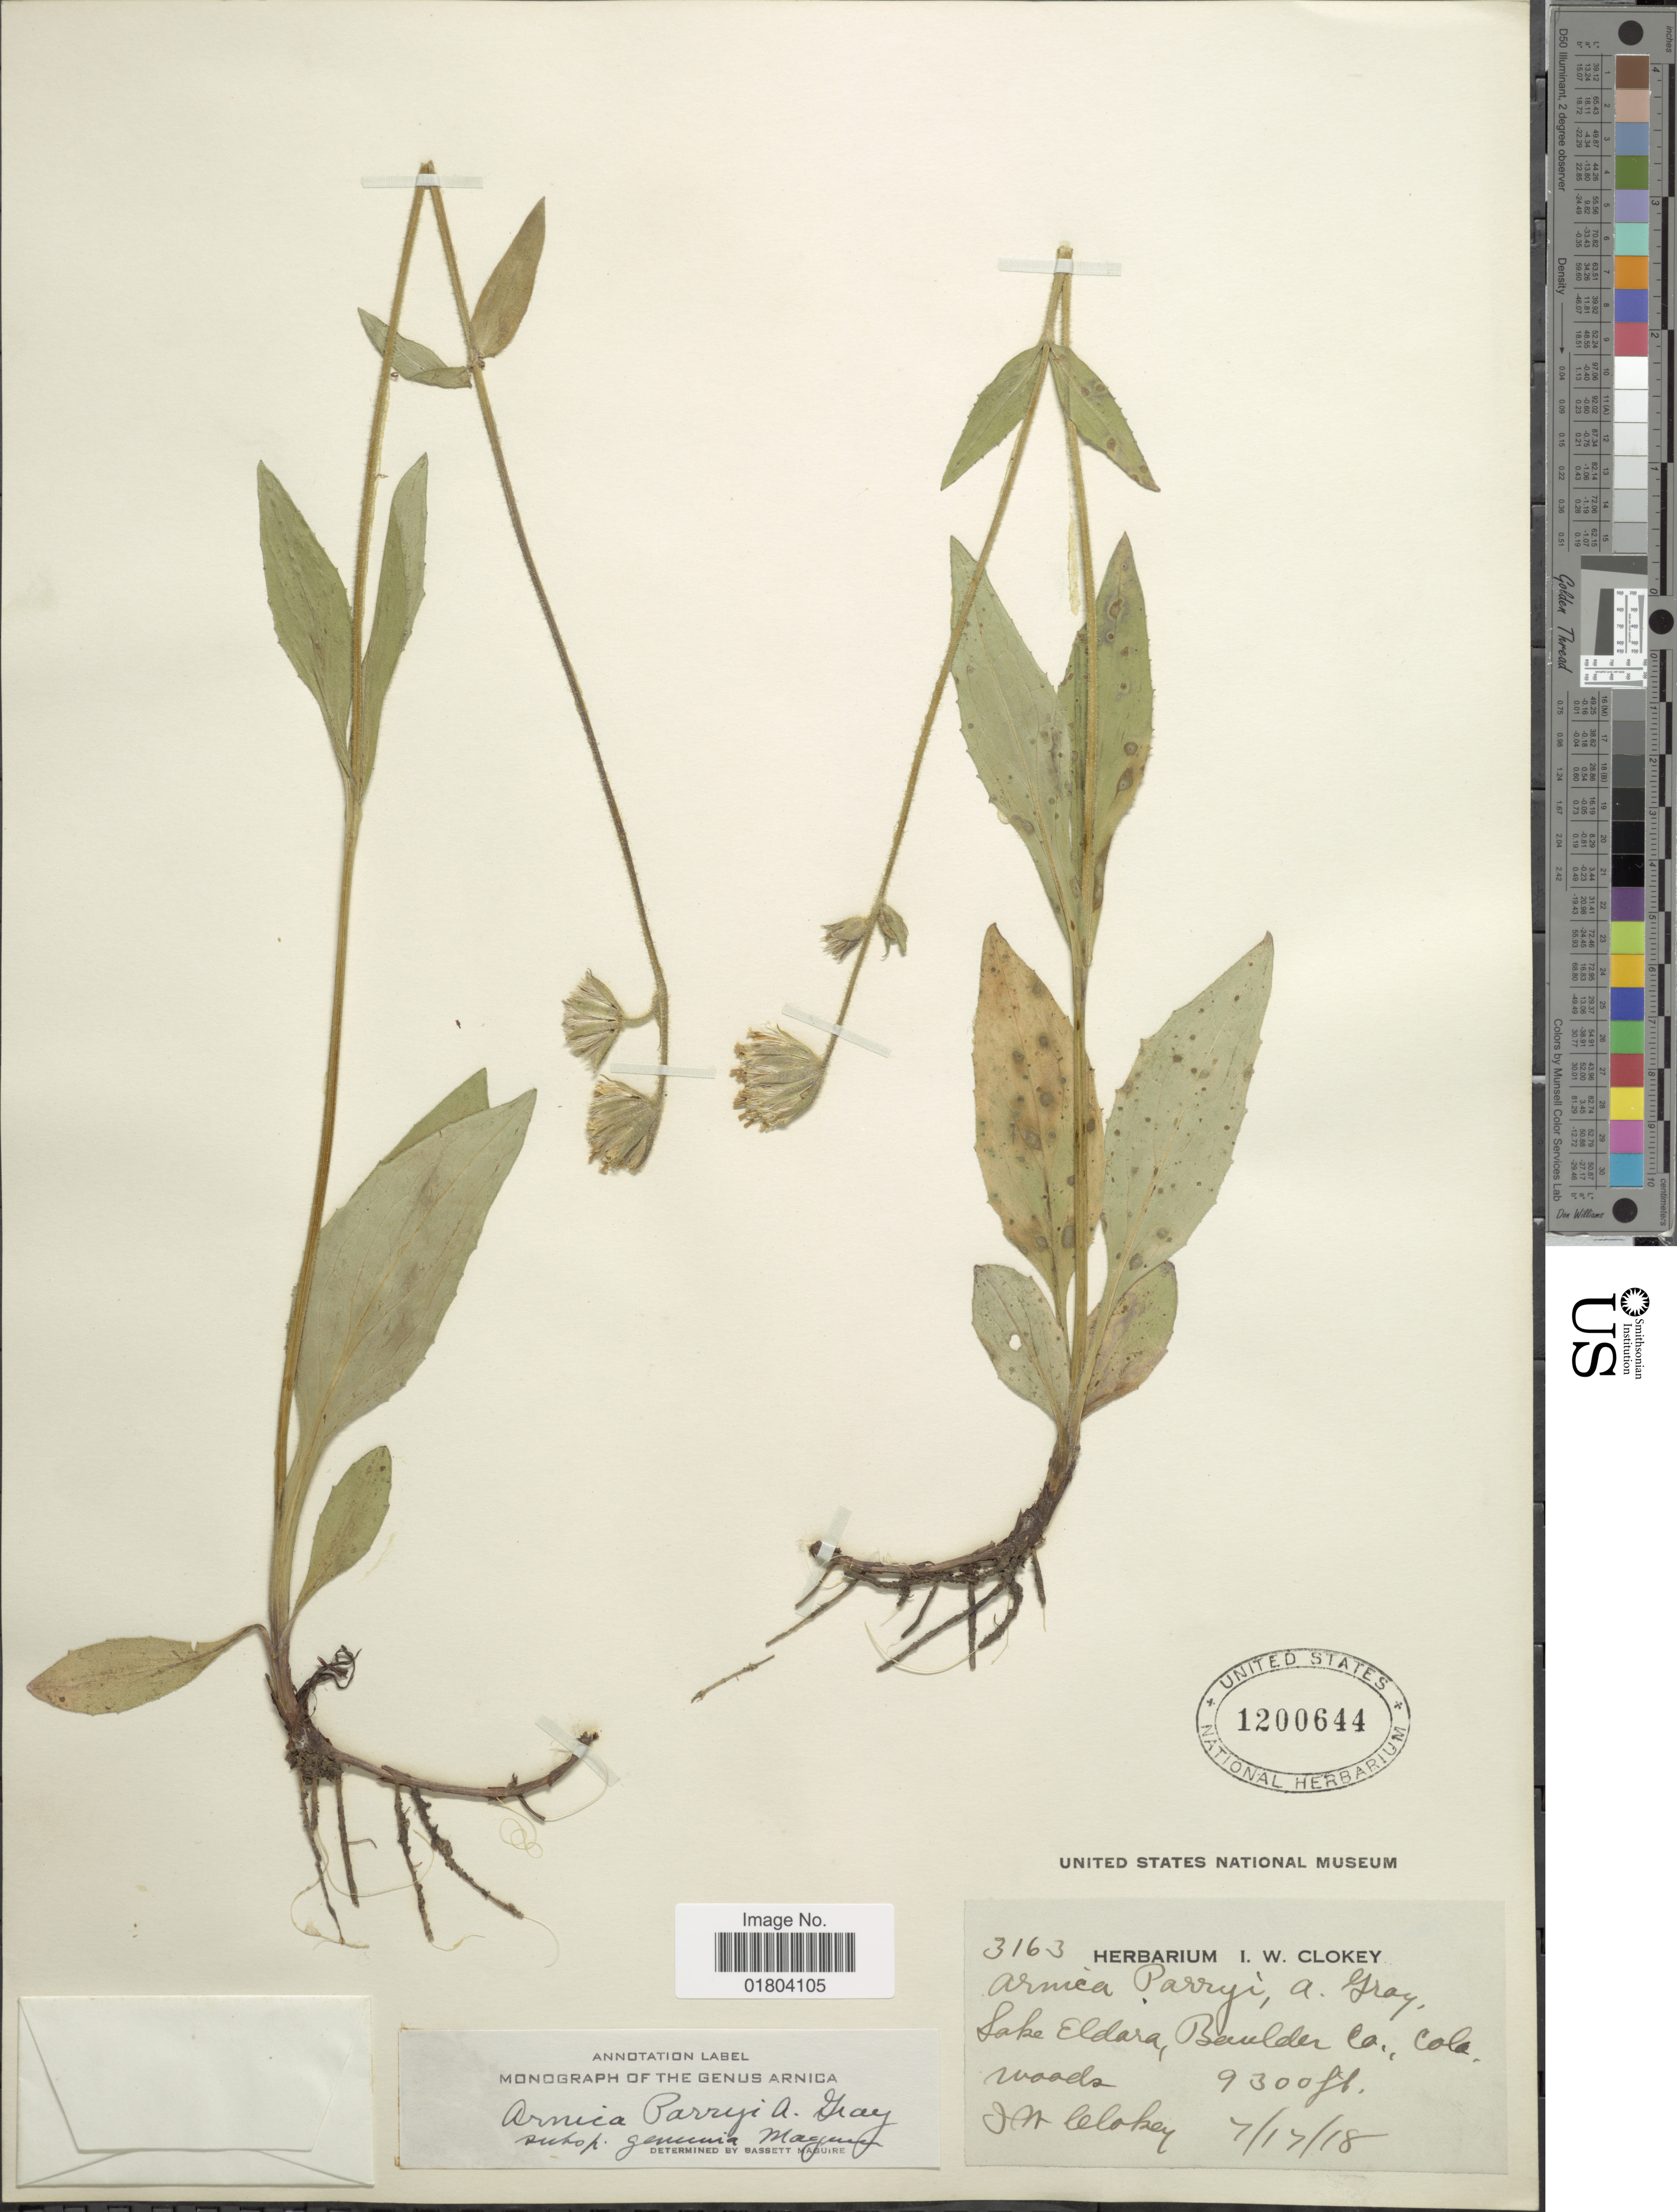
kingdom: Plantae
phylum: Tracheophyta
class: Magnoliopsida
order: Asterales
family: Asteraceae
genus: Arnica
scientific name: Arnica parryi subsp. genuina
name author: Maguire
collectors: I. W. Clokey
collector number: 3163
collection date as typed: Transcribed d/m/y: 17/7/18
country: United States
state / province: Colorado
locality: Lake Eldara, Boulder Co, woods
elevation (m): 2835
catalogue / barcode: US 1200644